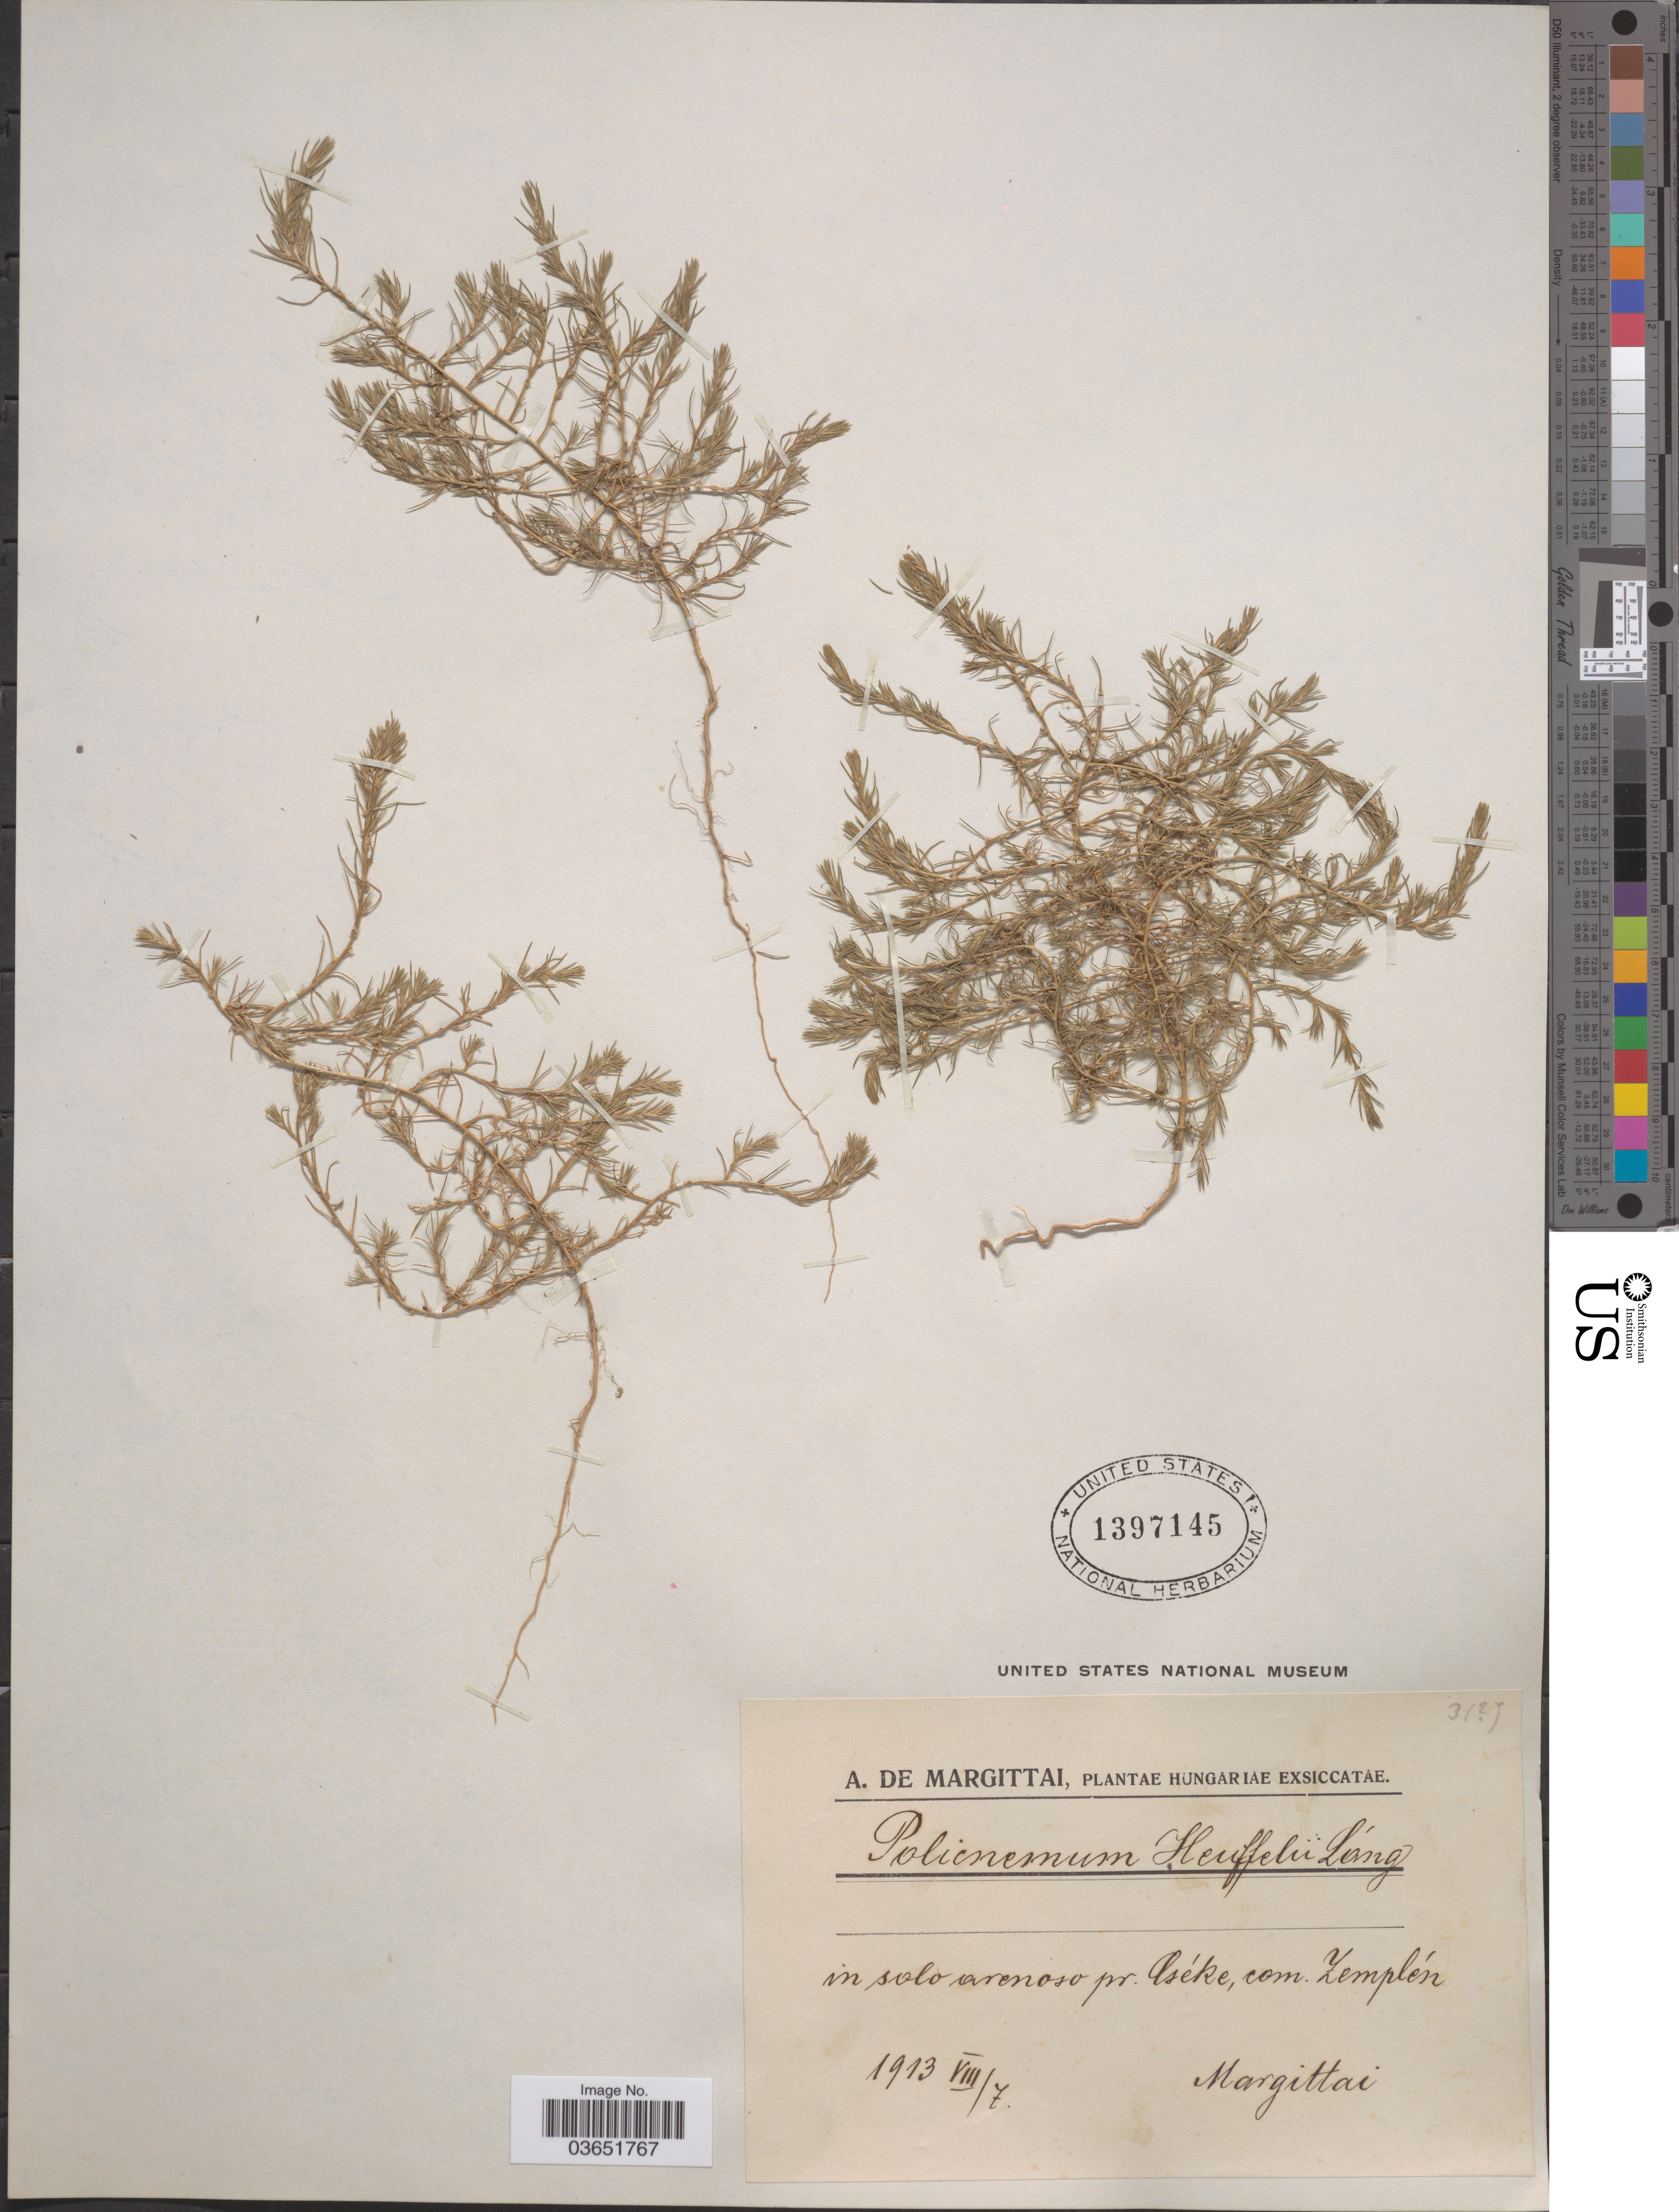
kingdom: Plantae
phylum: Tracheophyta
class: Magnoliopsida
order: Caryophyllales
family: Amaranthaceae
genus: Polycnemum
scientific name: Polycnemum heuffelii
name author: Láng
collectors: A. Margittai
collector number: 3127*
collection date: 1913-08-07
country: Hungary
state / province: Borsod-Abaúj-Zemplén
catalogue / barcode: US 1397145